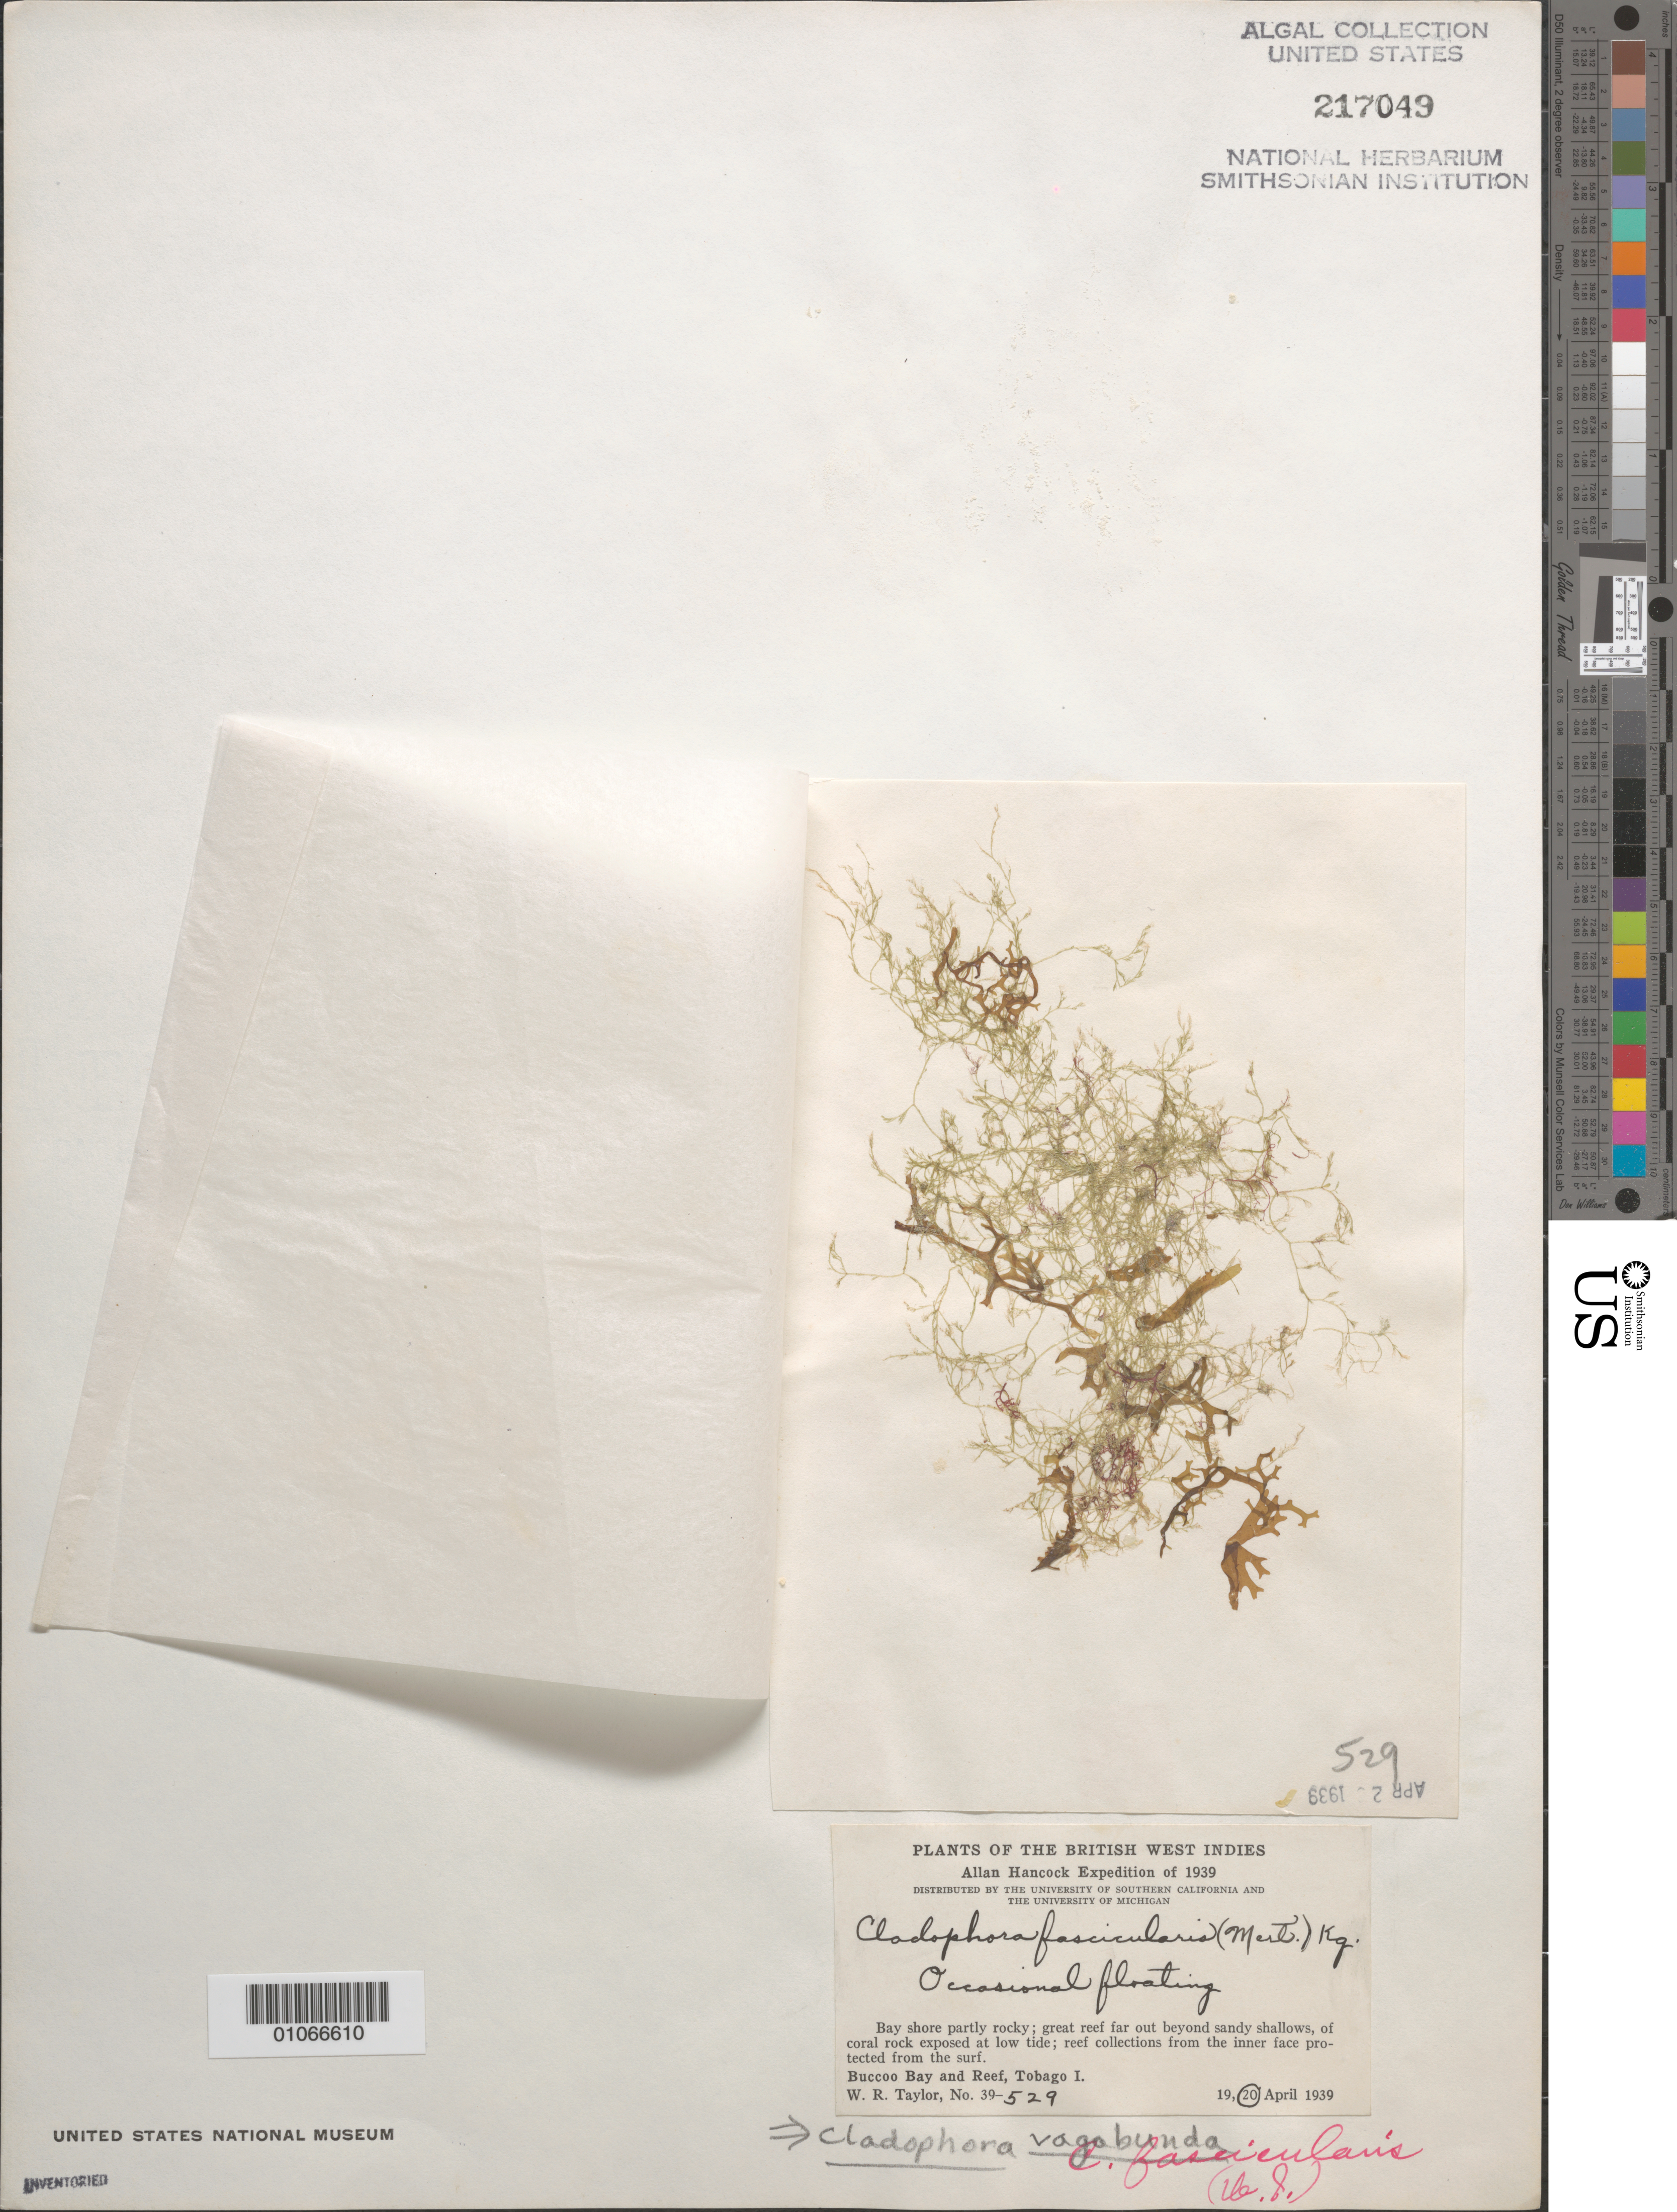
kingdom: Plantae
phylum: Chlorophyta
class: Ulvophyceae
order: Cladophorales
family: Cladophoraceae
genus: Cladophora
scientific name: Cladophora vagabunda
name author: (L.) C. Hoek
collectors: W. R. Taylor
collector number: WRT 39-529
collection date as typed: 20 April 1939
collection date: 1939-04-20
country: Trinidad and Tobago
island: Tobago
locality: Bucco Bay (Buccoo Bay) and Bucco Reef (Buccoo Reef)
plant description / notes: Allan Hancock Expedition of 1939, as Cladophora fascicularis (Mert.) Kg.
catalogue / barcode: US 217049